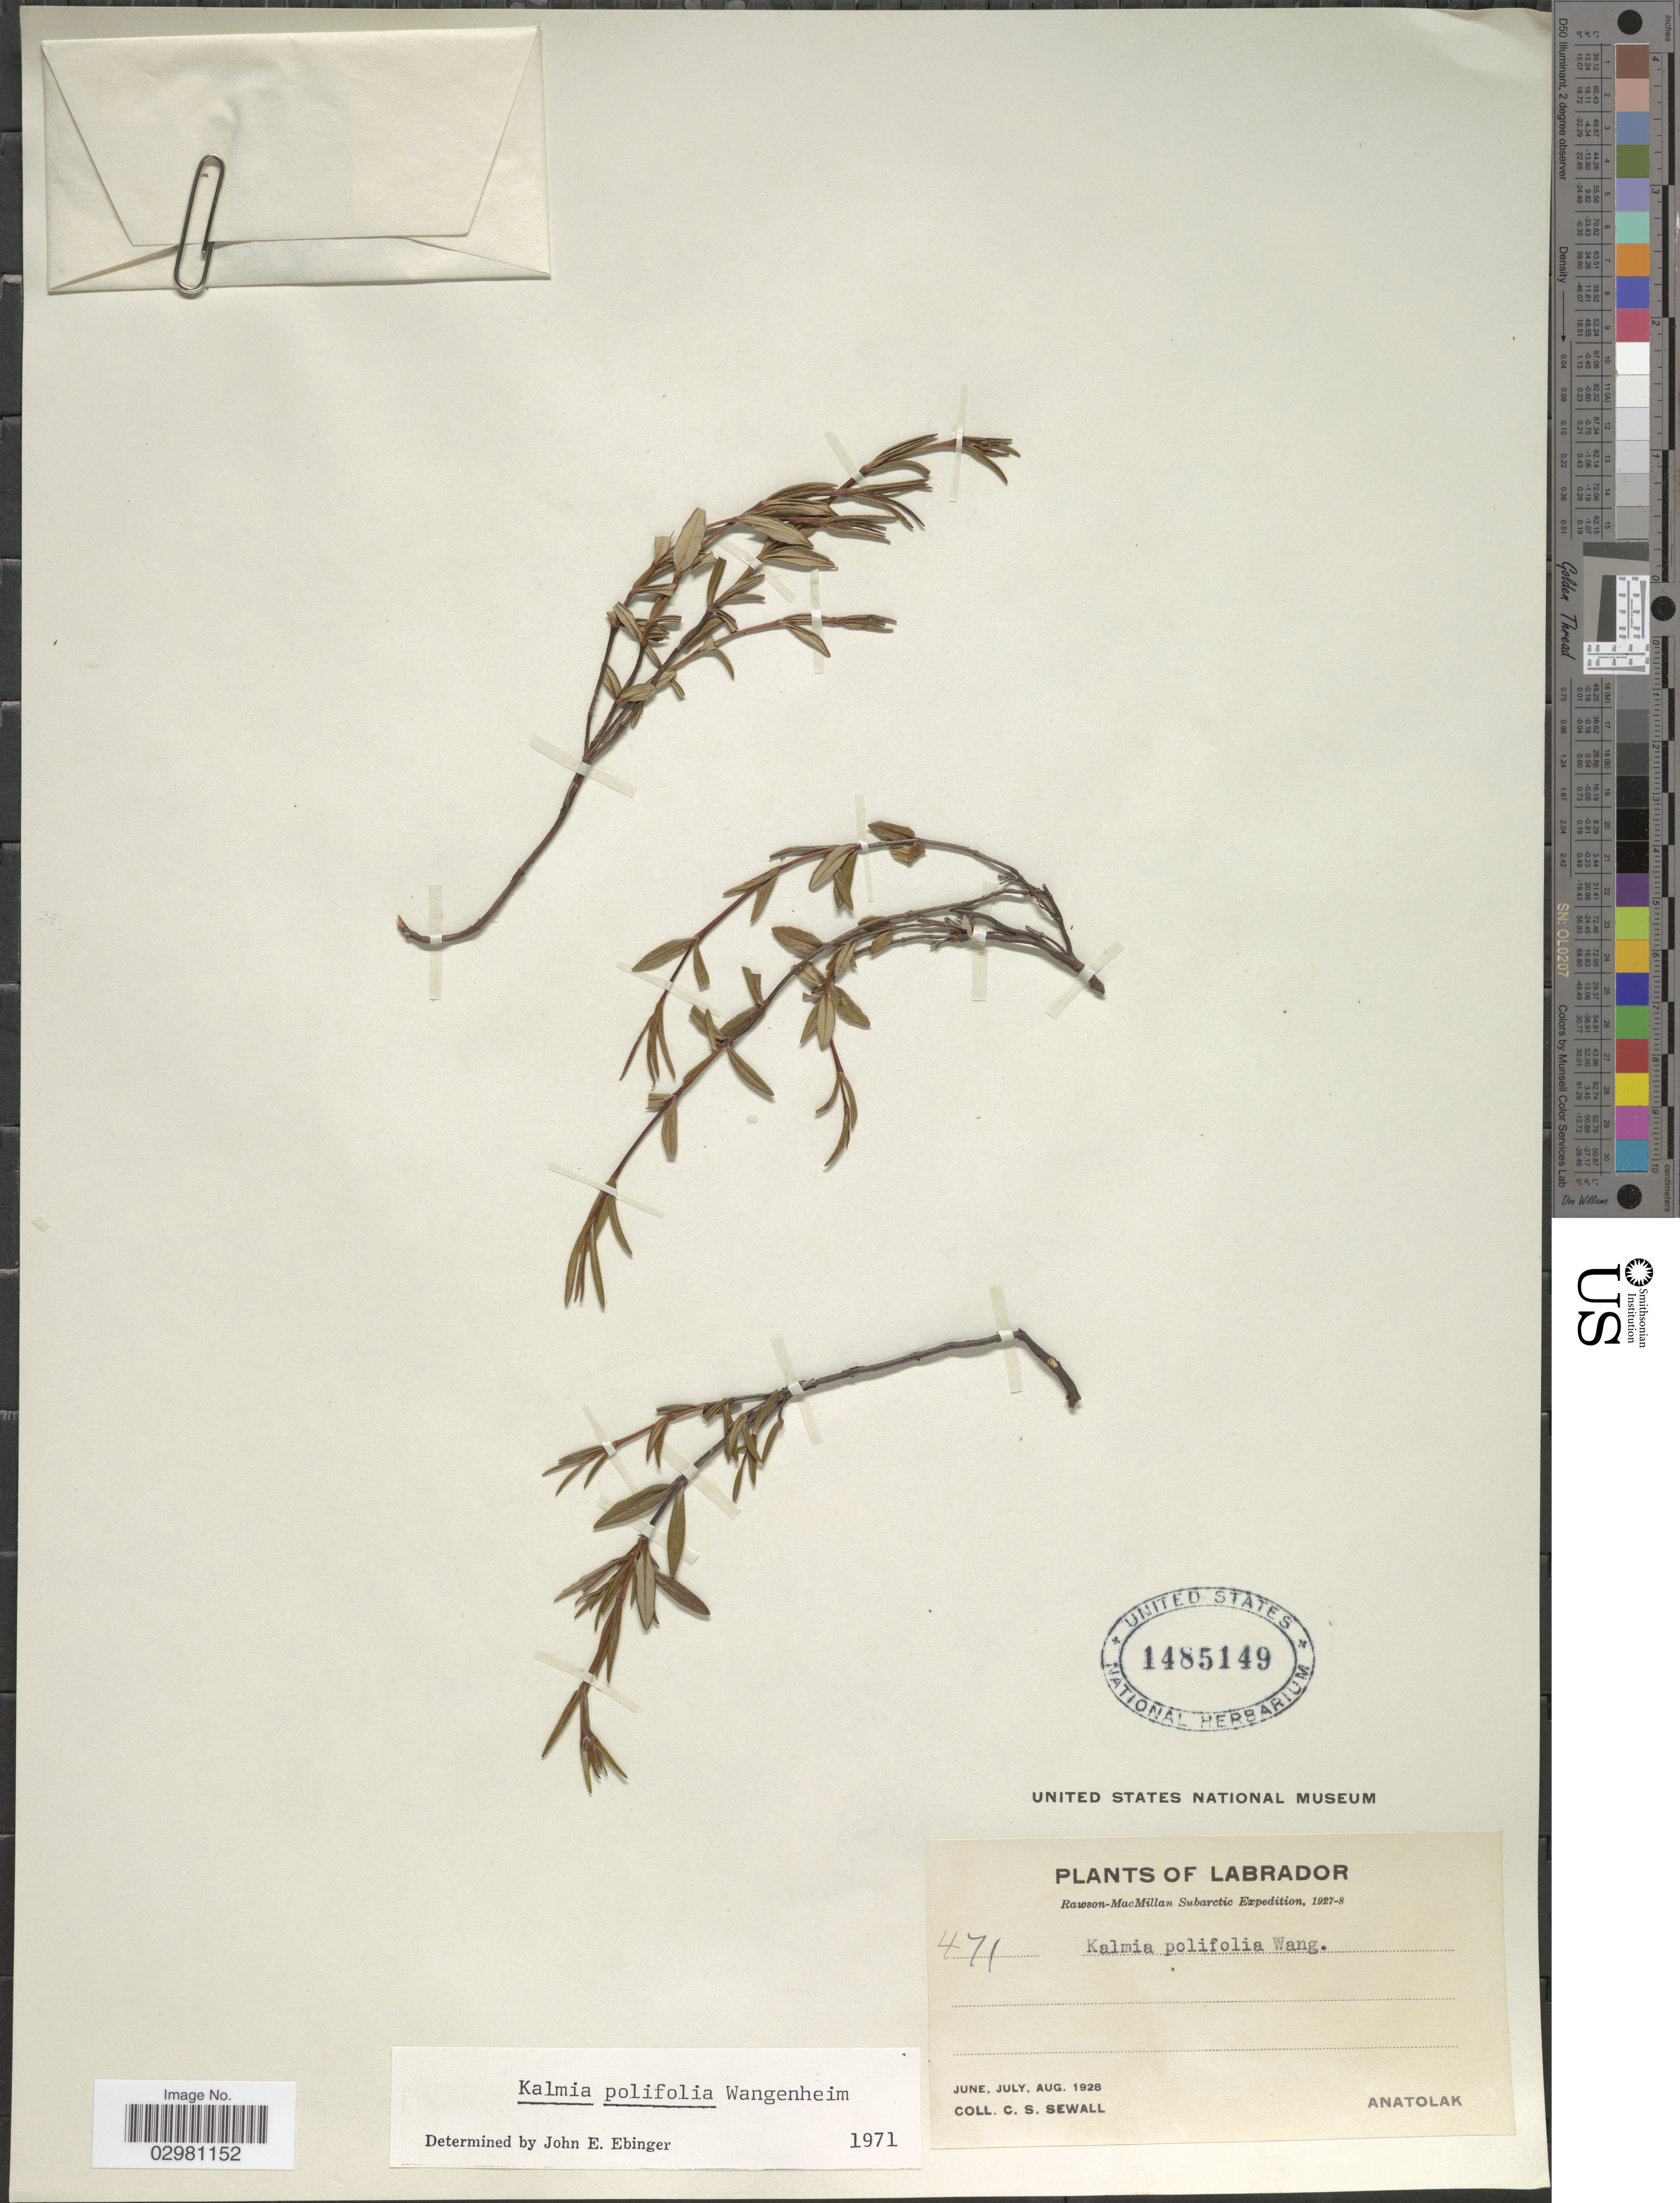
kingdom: Plantae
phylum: Tracheophyta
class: Magnoliopsida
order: Ericales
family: Ericaceae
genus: Kalmia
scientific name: Kalmia polifolia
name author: Wangenh.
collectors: C. Sewall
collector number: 471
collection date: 1928-06/1928-08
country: Canada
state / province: Newfoundland and Labrador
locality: Labrador. Rawson-MacMillan Subarctic. Anatolak.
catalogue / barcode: US 1485149